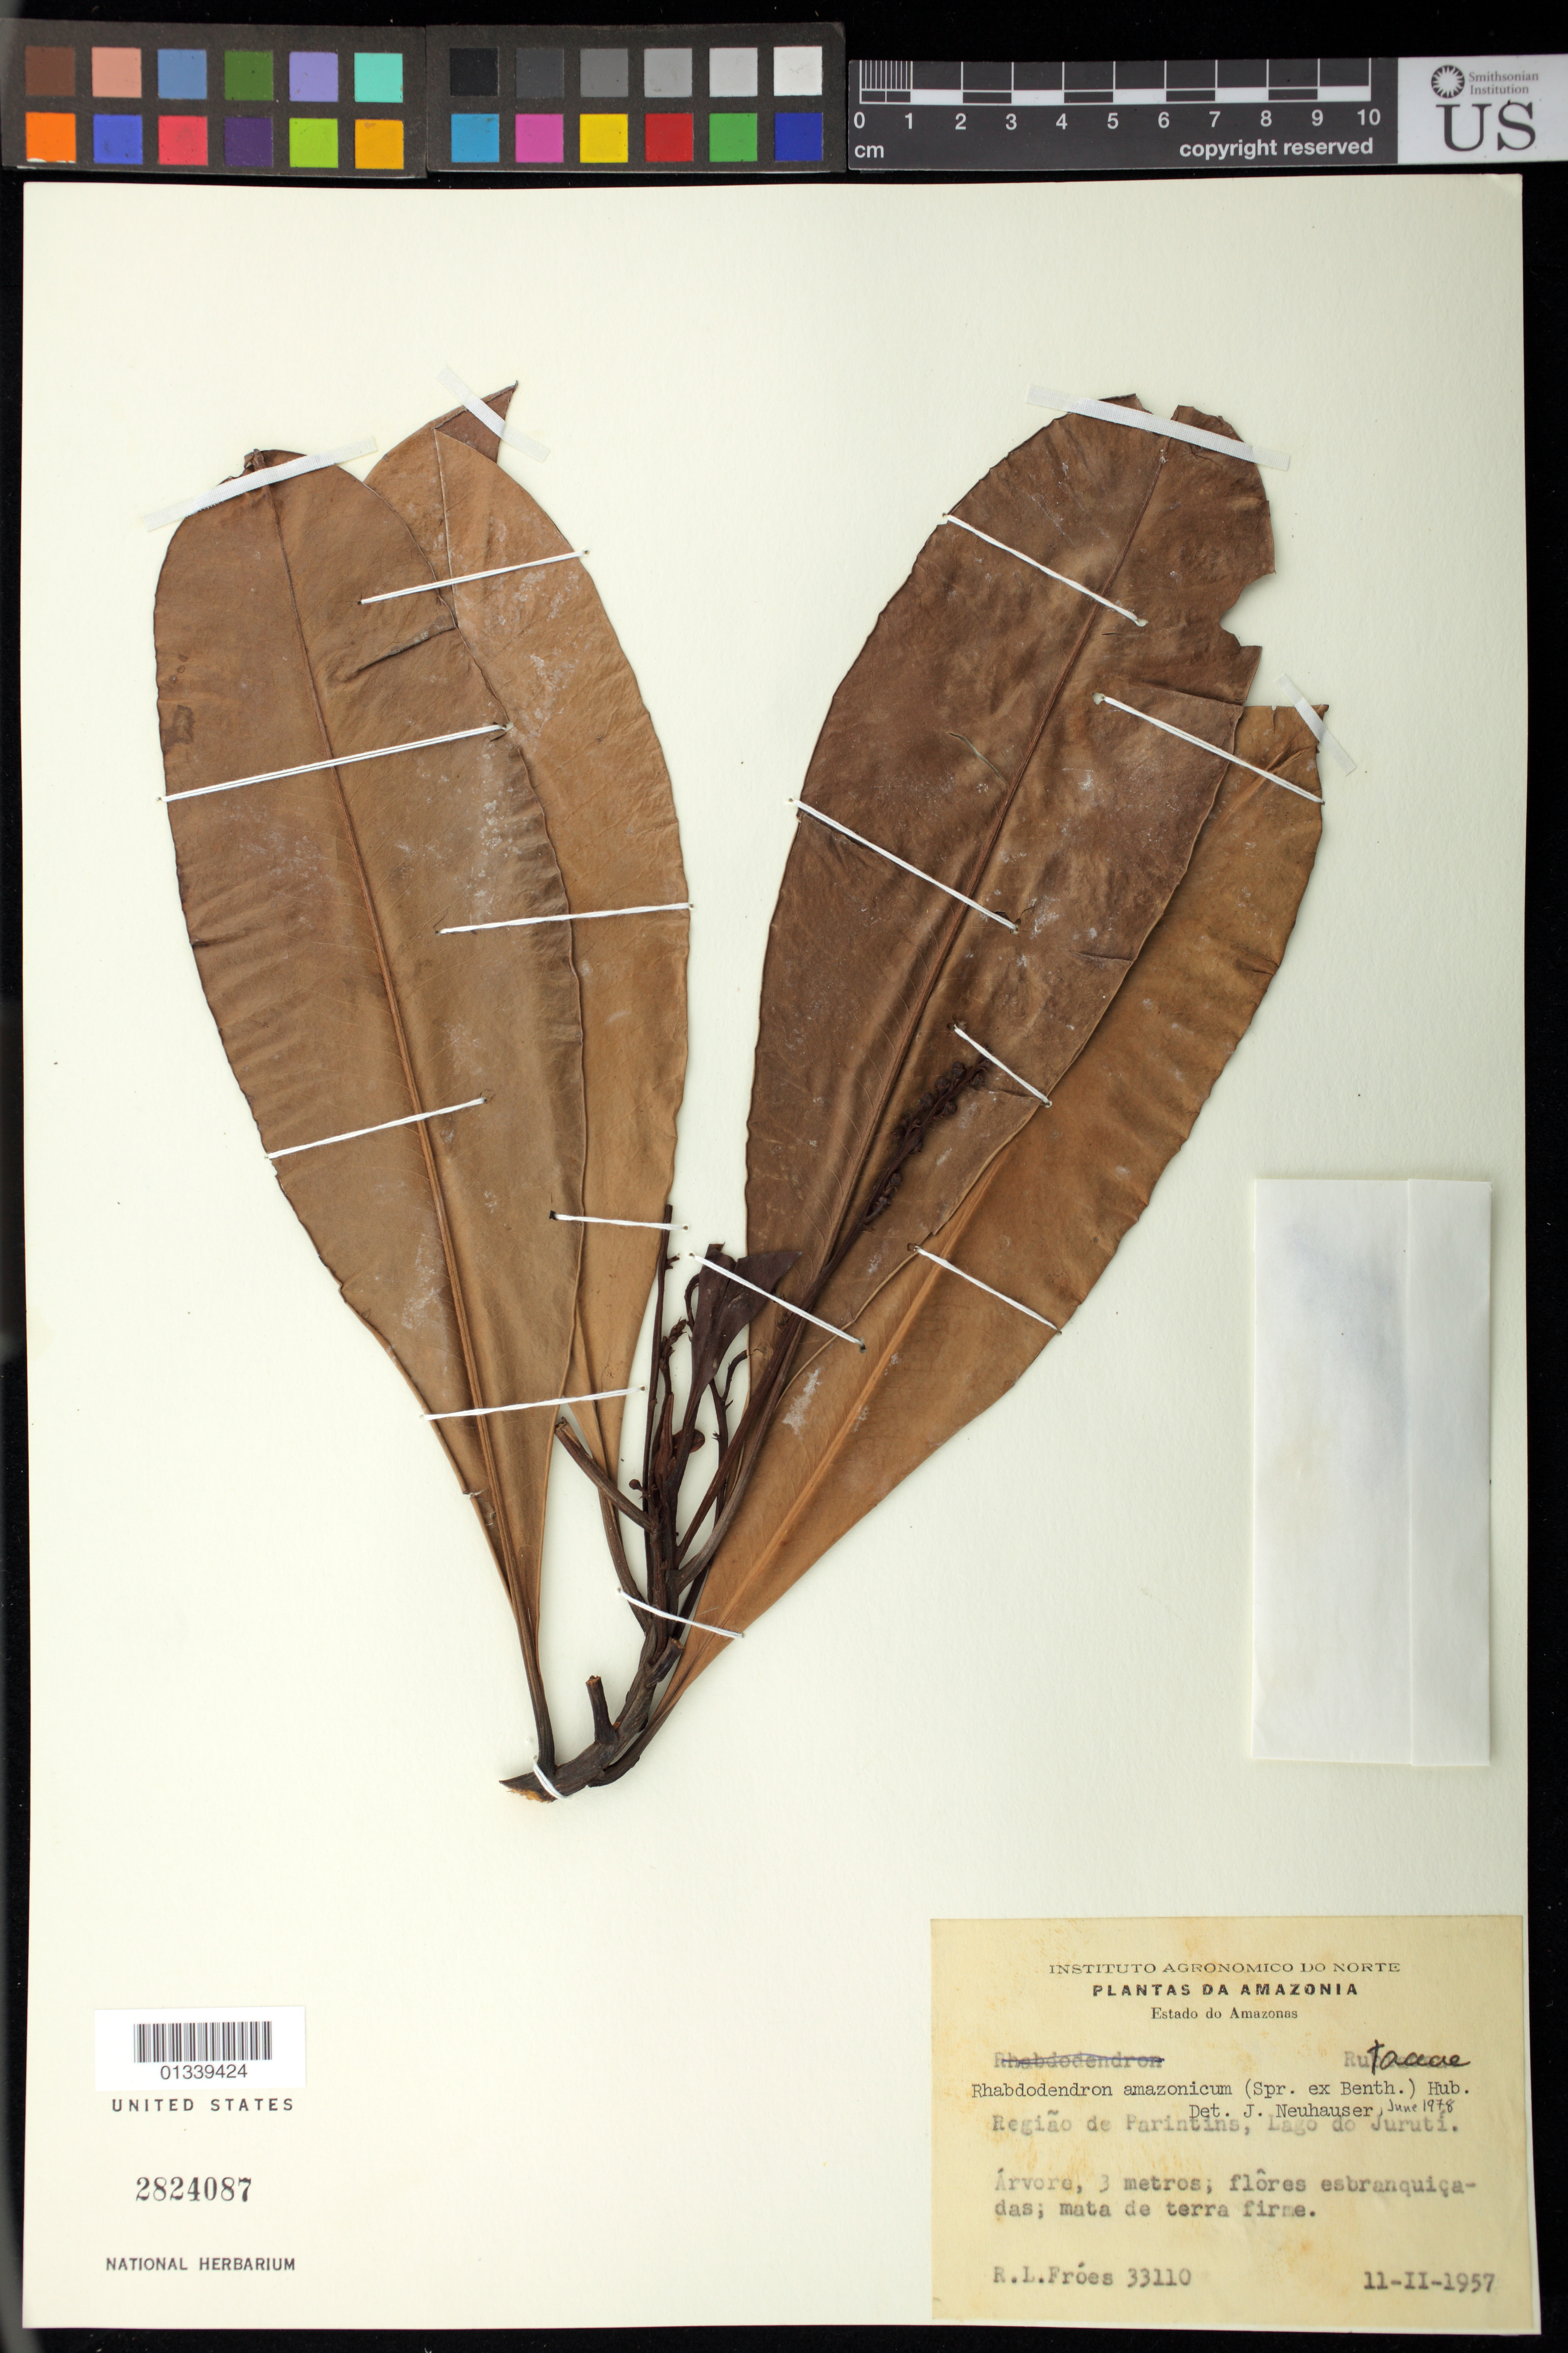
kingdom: Plantae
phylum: Tracheophyta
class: Magnoliopsida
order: Caryophyllales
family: Rhabdodendraceae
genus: Rhabdodendron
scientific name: Rhabdodendron amazonicum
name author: (Spruce ex Benth.) Huber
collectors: R. L. Fróes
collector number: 33110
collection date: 1957-02-11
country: Brazil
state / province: Amazonas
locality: Região de Parintins, Lago do Juruti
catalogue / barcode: US 2824087